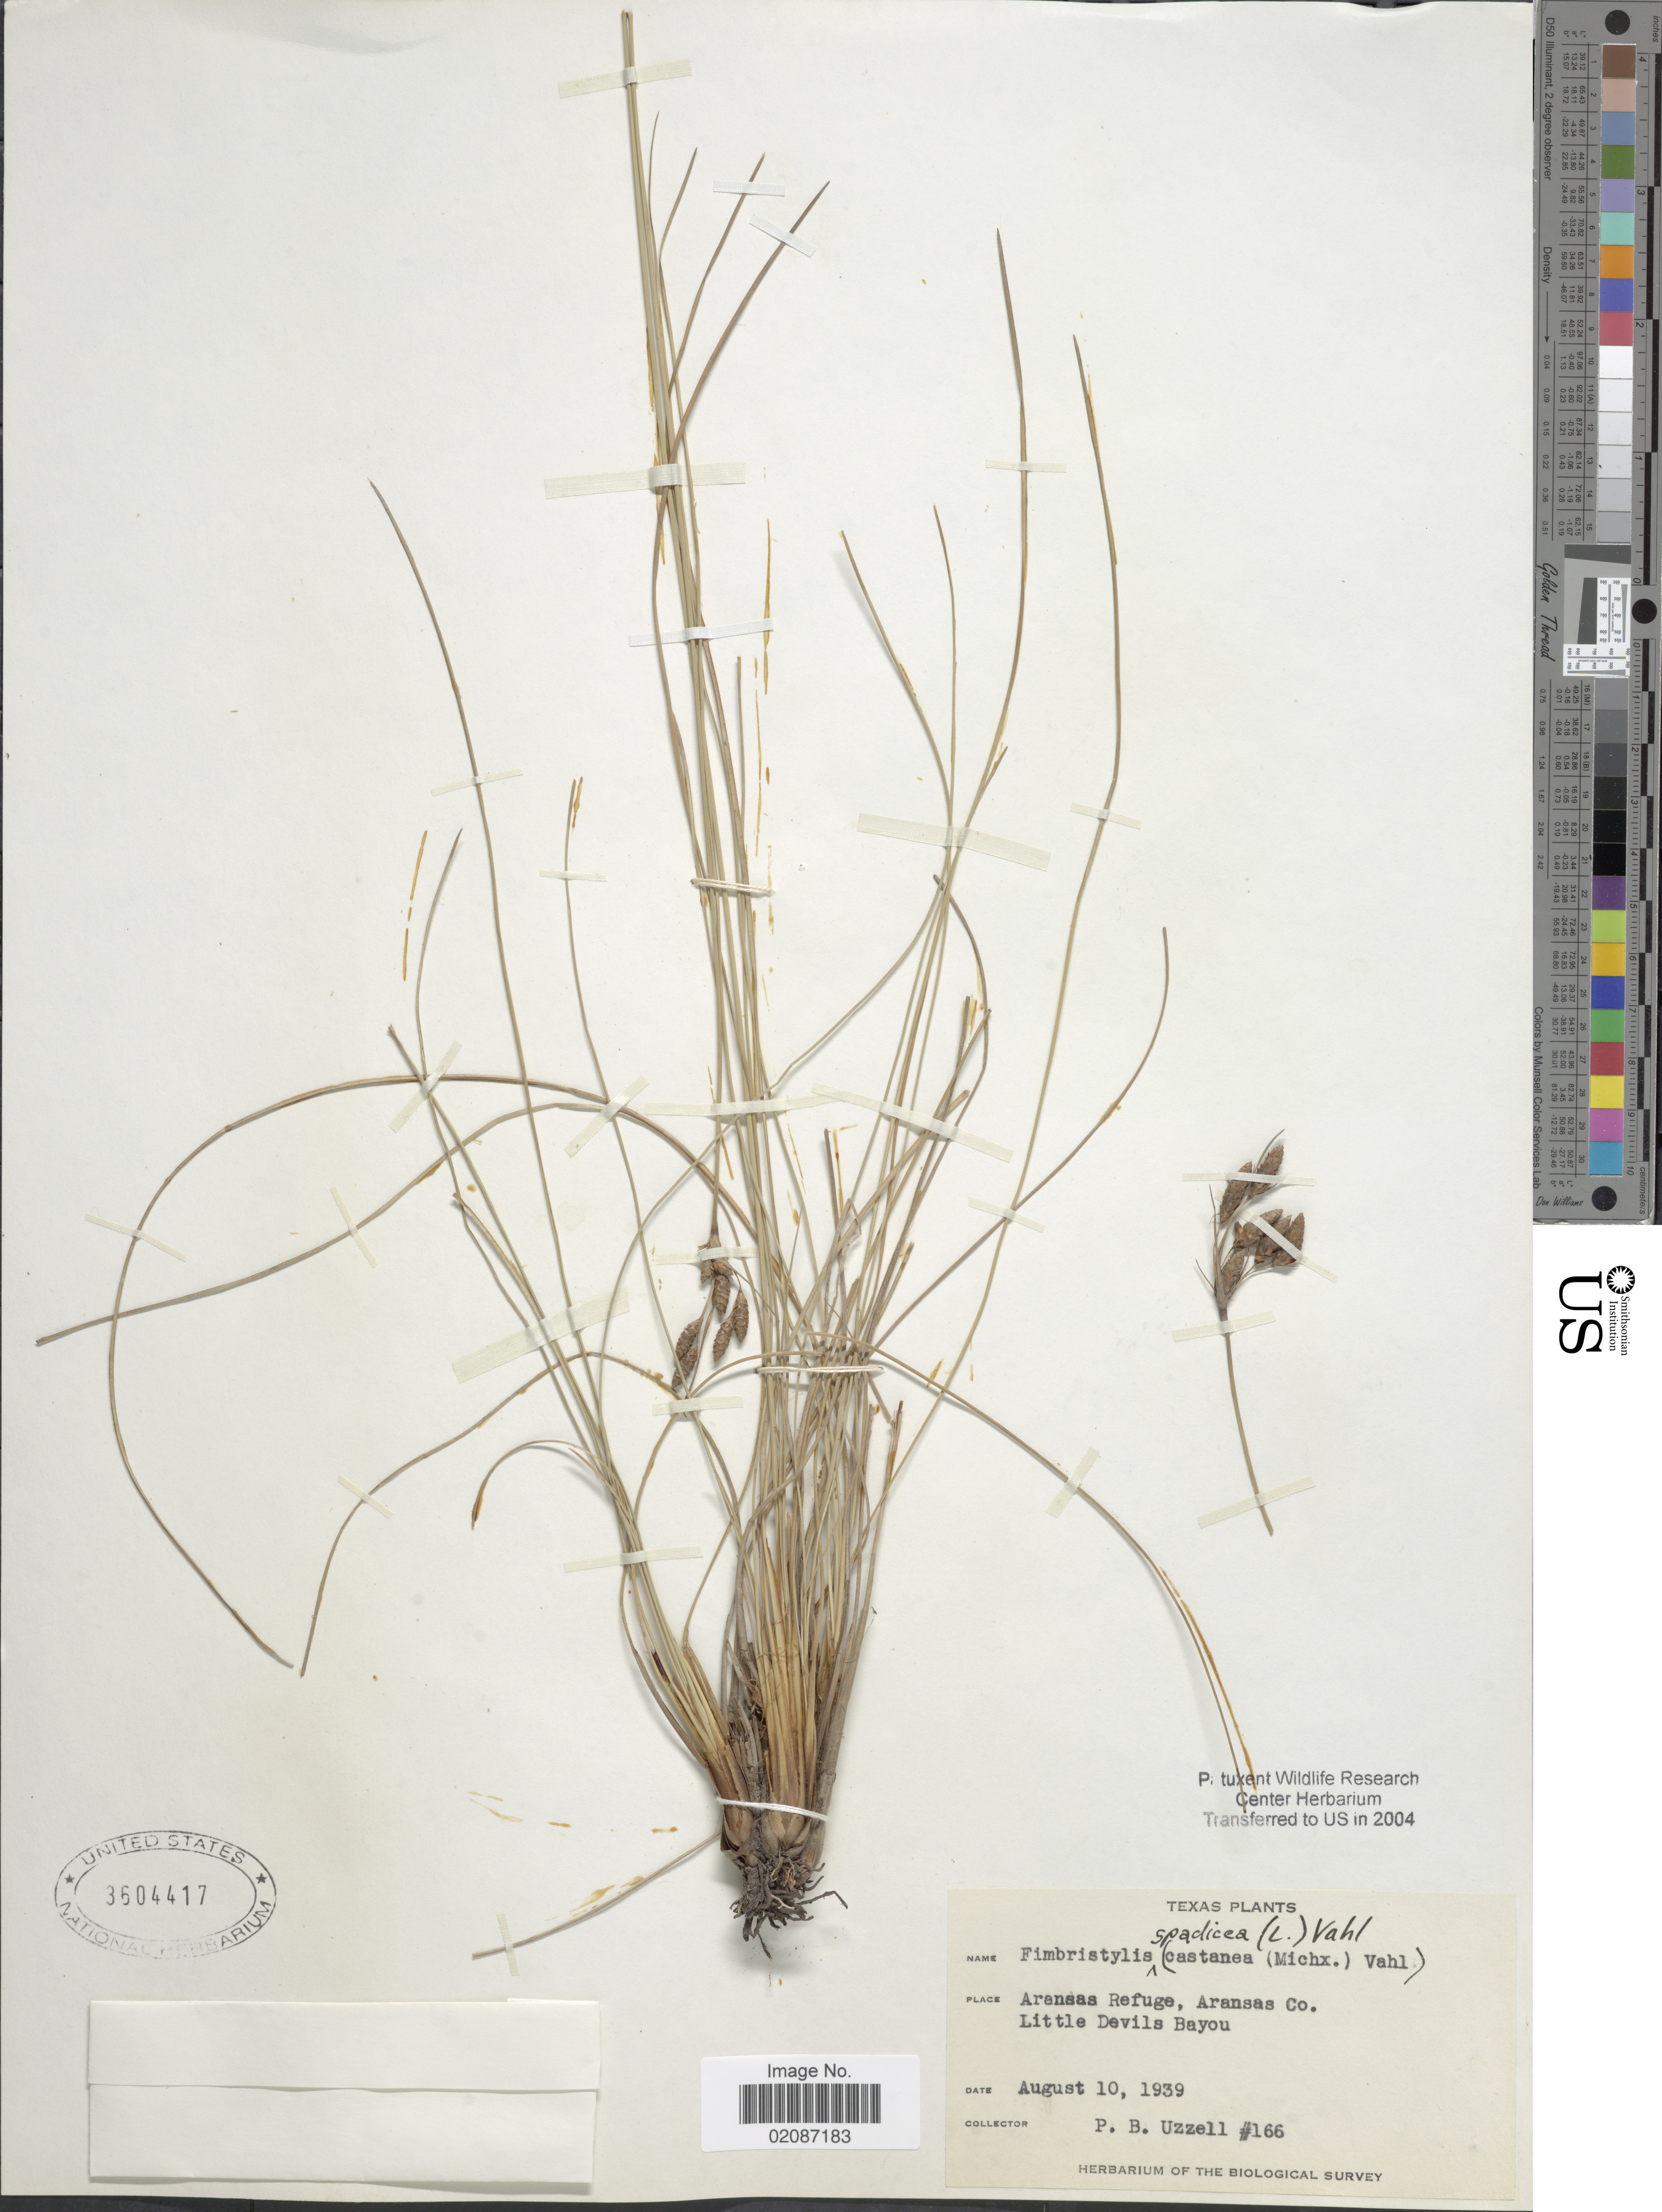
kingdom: Plantae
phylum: Tracheophyta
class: Liliopsida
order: Poales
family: Cyperaceae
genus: Fimbristylis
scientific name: Fimbristylis spadicea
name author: (L.) Vahl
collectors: P. Uzzell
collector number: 166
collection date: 1939-08-10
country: United States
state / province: Texas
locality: Aransas Refuge, Aransas Co, Little Devils Bayou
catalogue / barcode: US 3604417